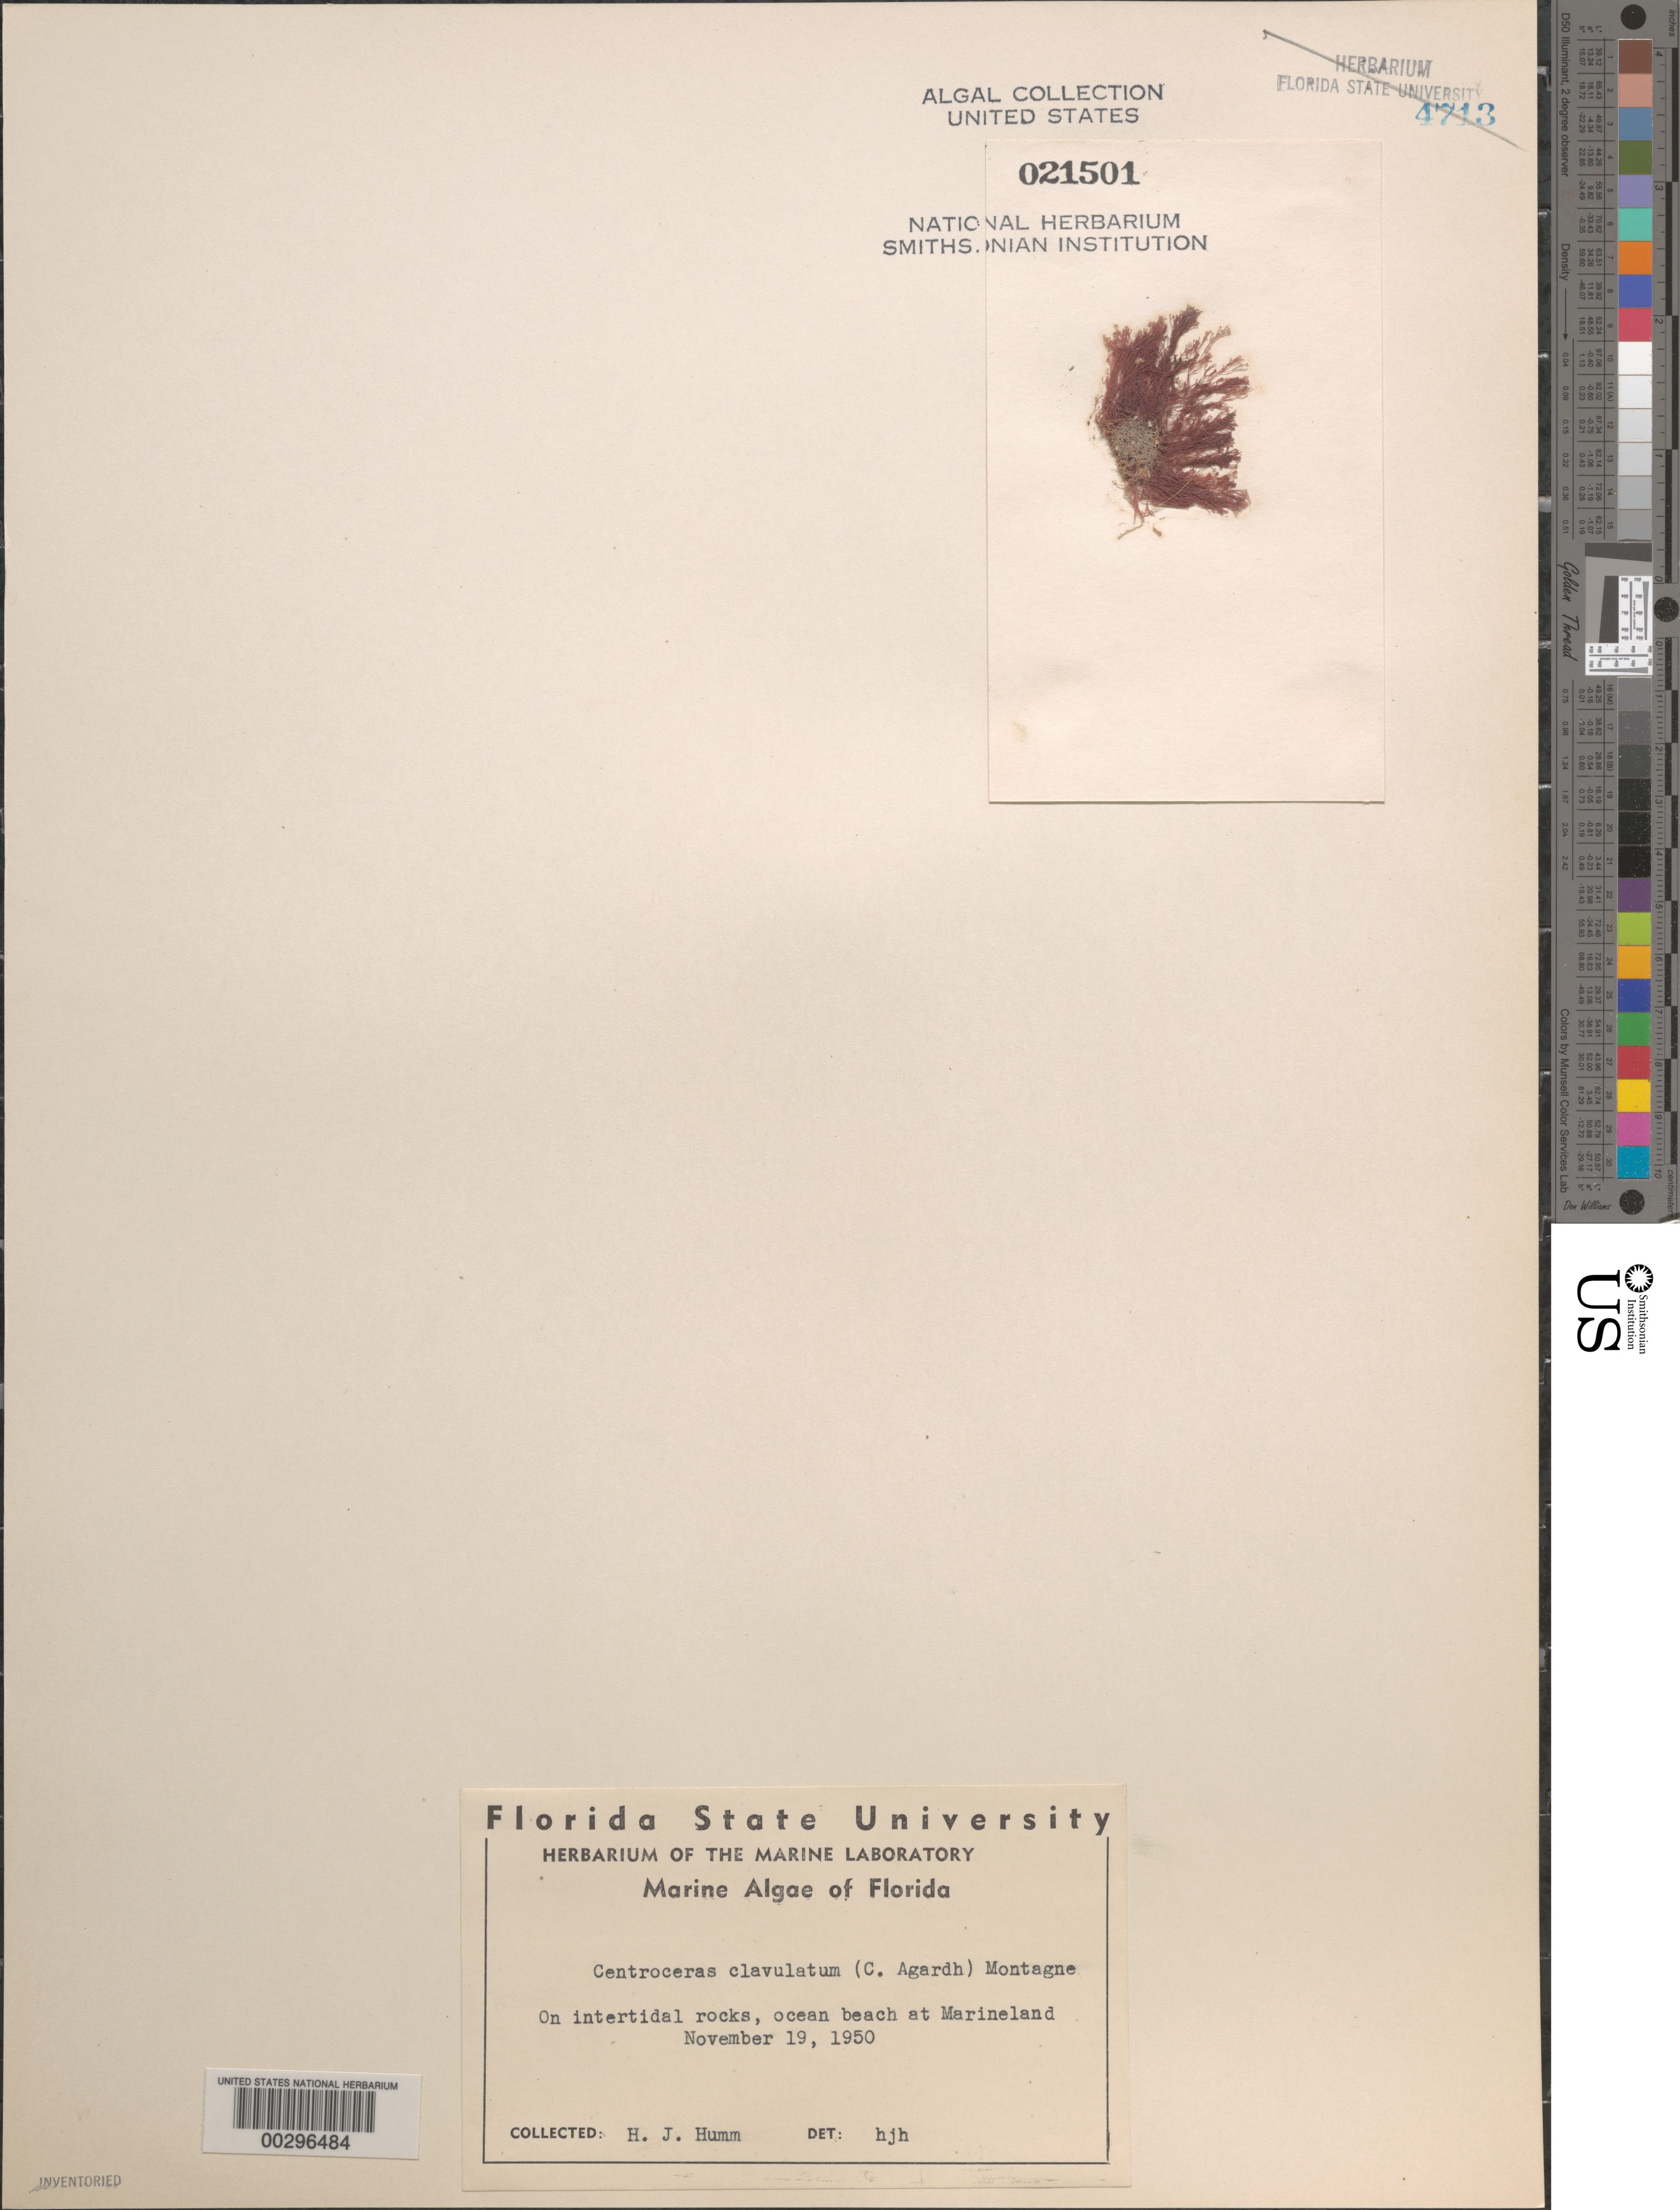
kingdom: Plantae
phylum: Rhodophyta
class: Florideophyceae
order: Ceramiales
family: Ceramiaceae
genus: Centroceras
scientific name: Centroceras clavulatum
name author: (C. Agardh) Mont.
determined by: Humm, Harold J.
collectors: H. J. Humm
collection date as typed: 19 Nov 1950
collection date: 1950-11-19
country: United States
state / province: Florida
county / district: Flagler County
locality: Marineland beach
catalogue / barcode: US 21501